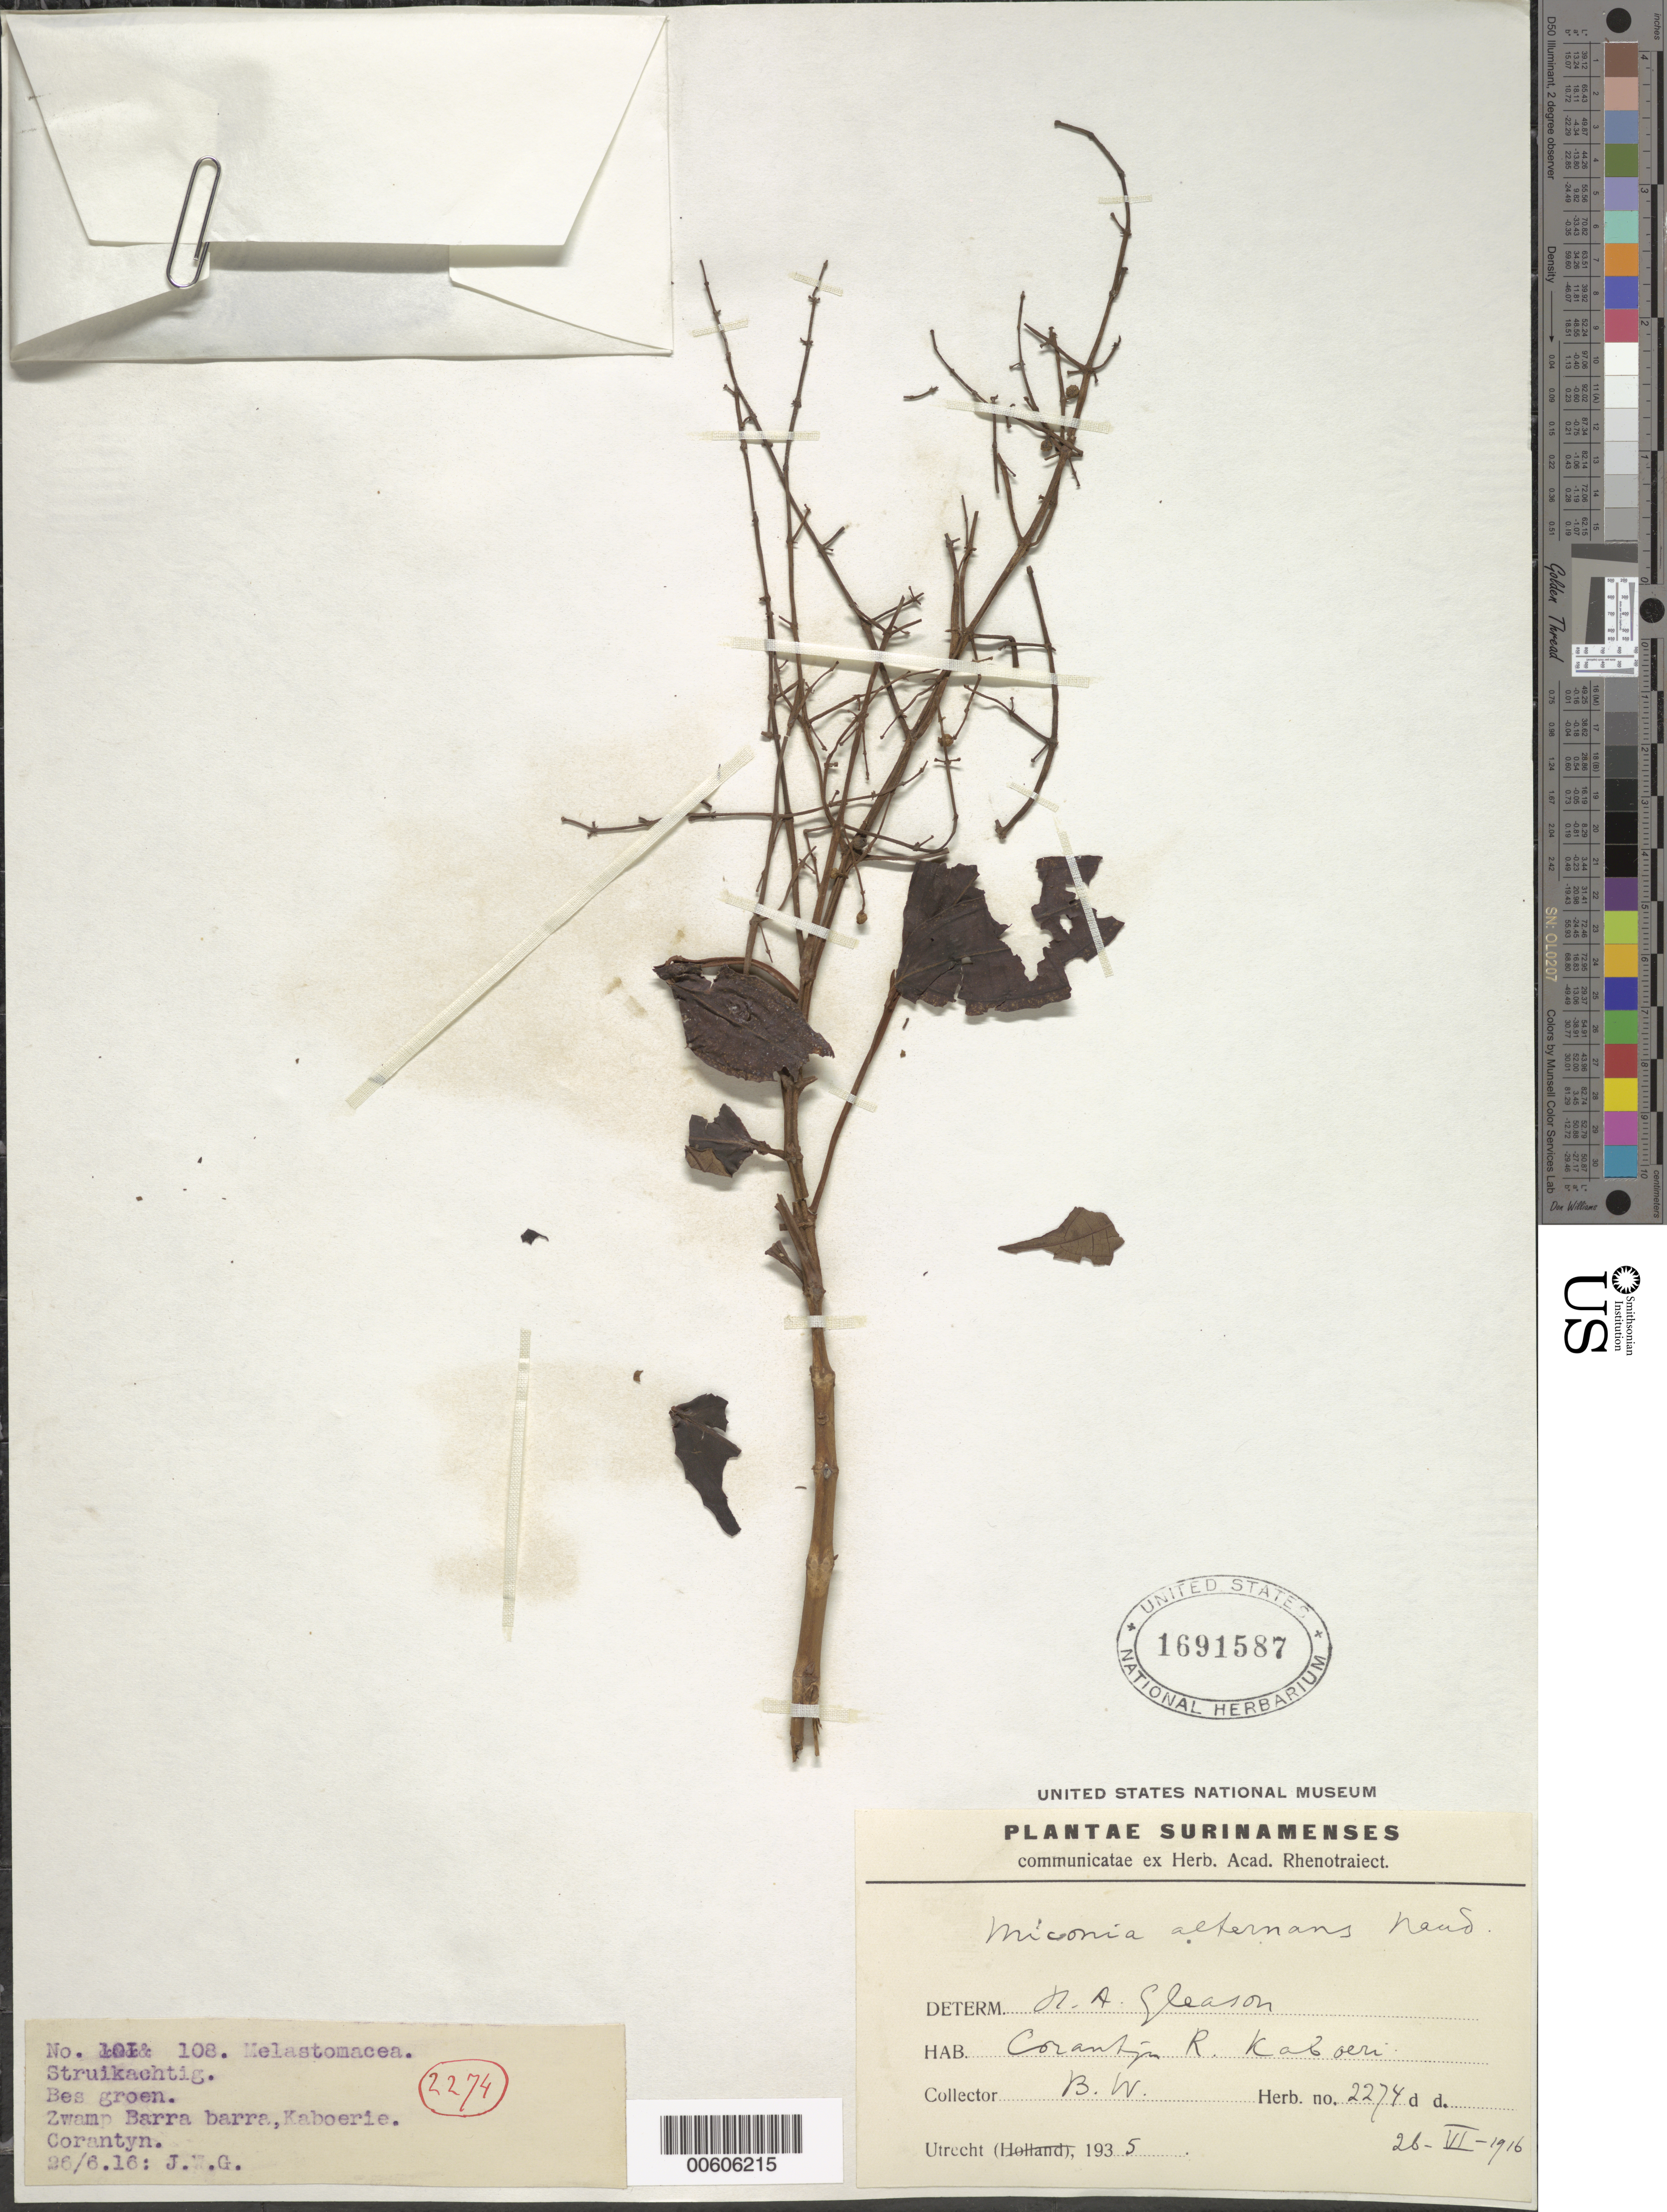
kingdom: Plantae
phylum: Tracheophyta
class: Magnoliopsida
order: Myrtales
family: Melastomataceae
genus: Miconia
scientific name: Miconia alternans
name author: Naudin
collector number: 2274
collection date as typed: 26-Jun-16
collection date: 1916-06-26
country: Suriname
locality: Courantyne R., Zwamp Barra barra, Kaboerie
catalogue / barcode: US 1691587